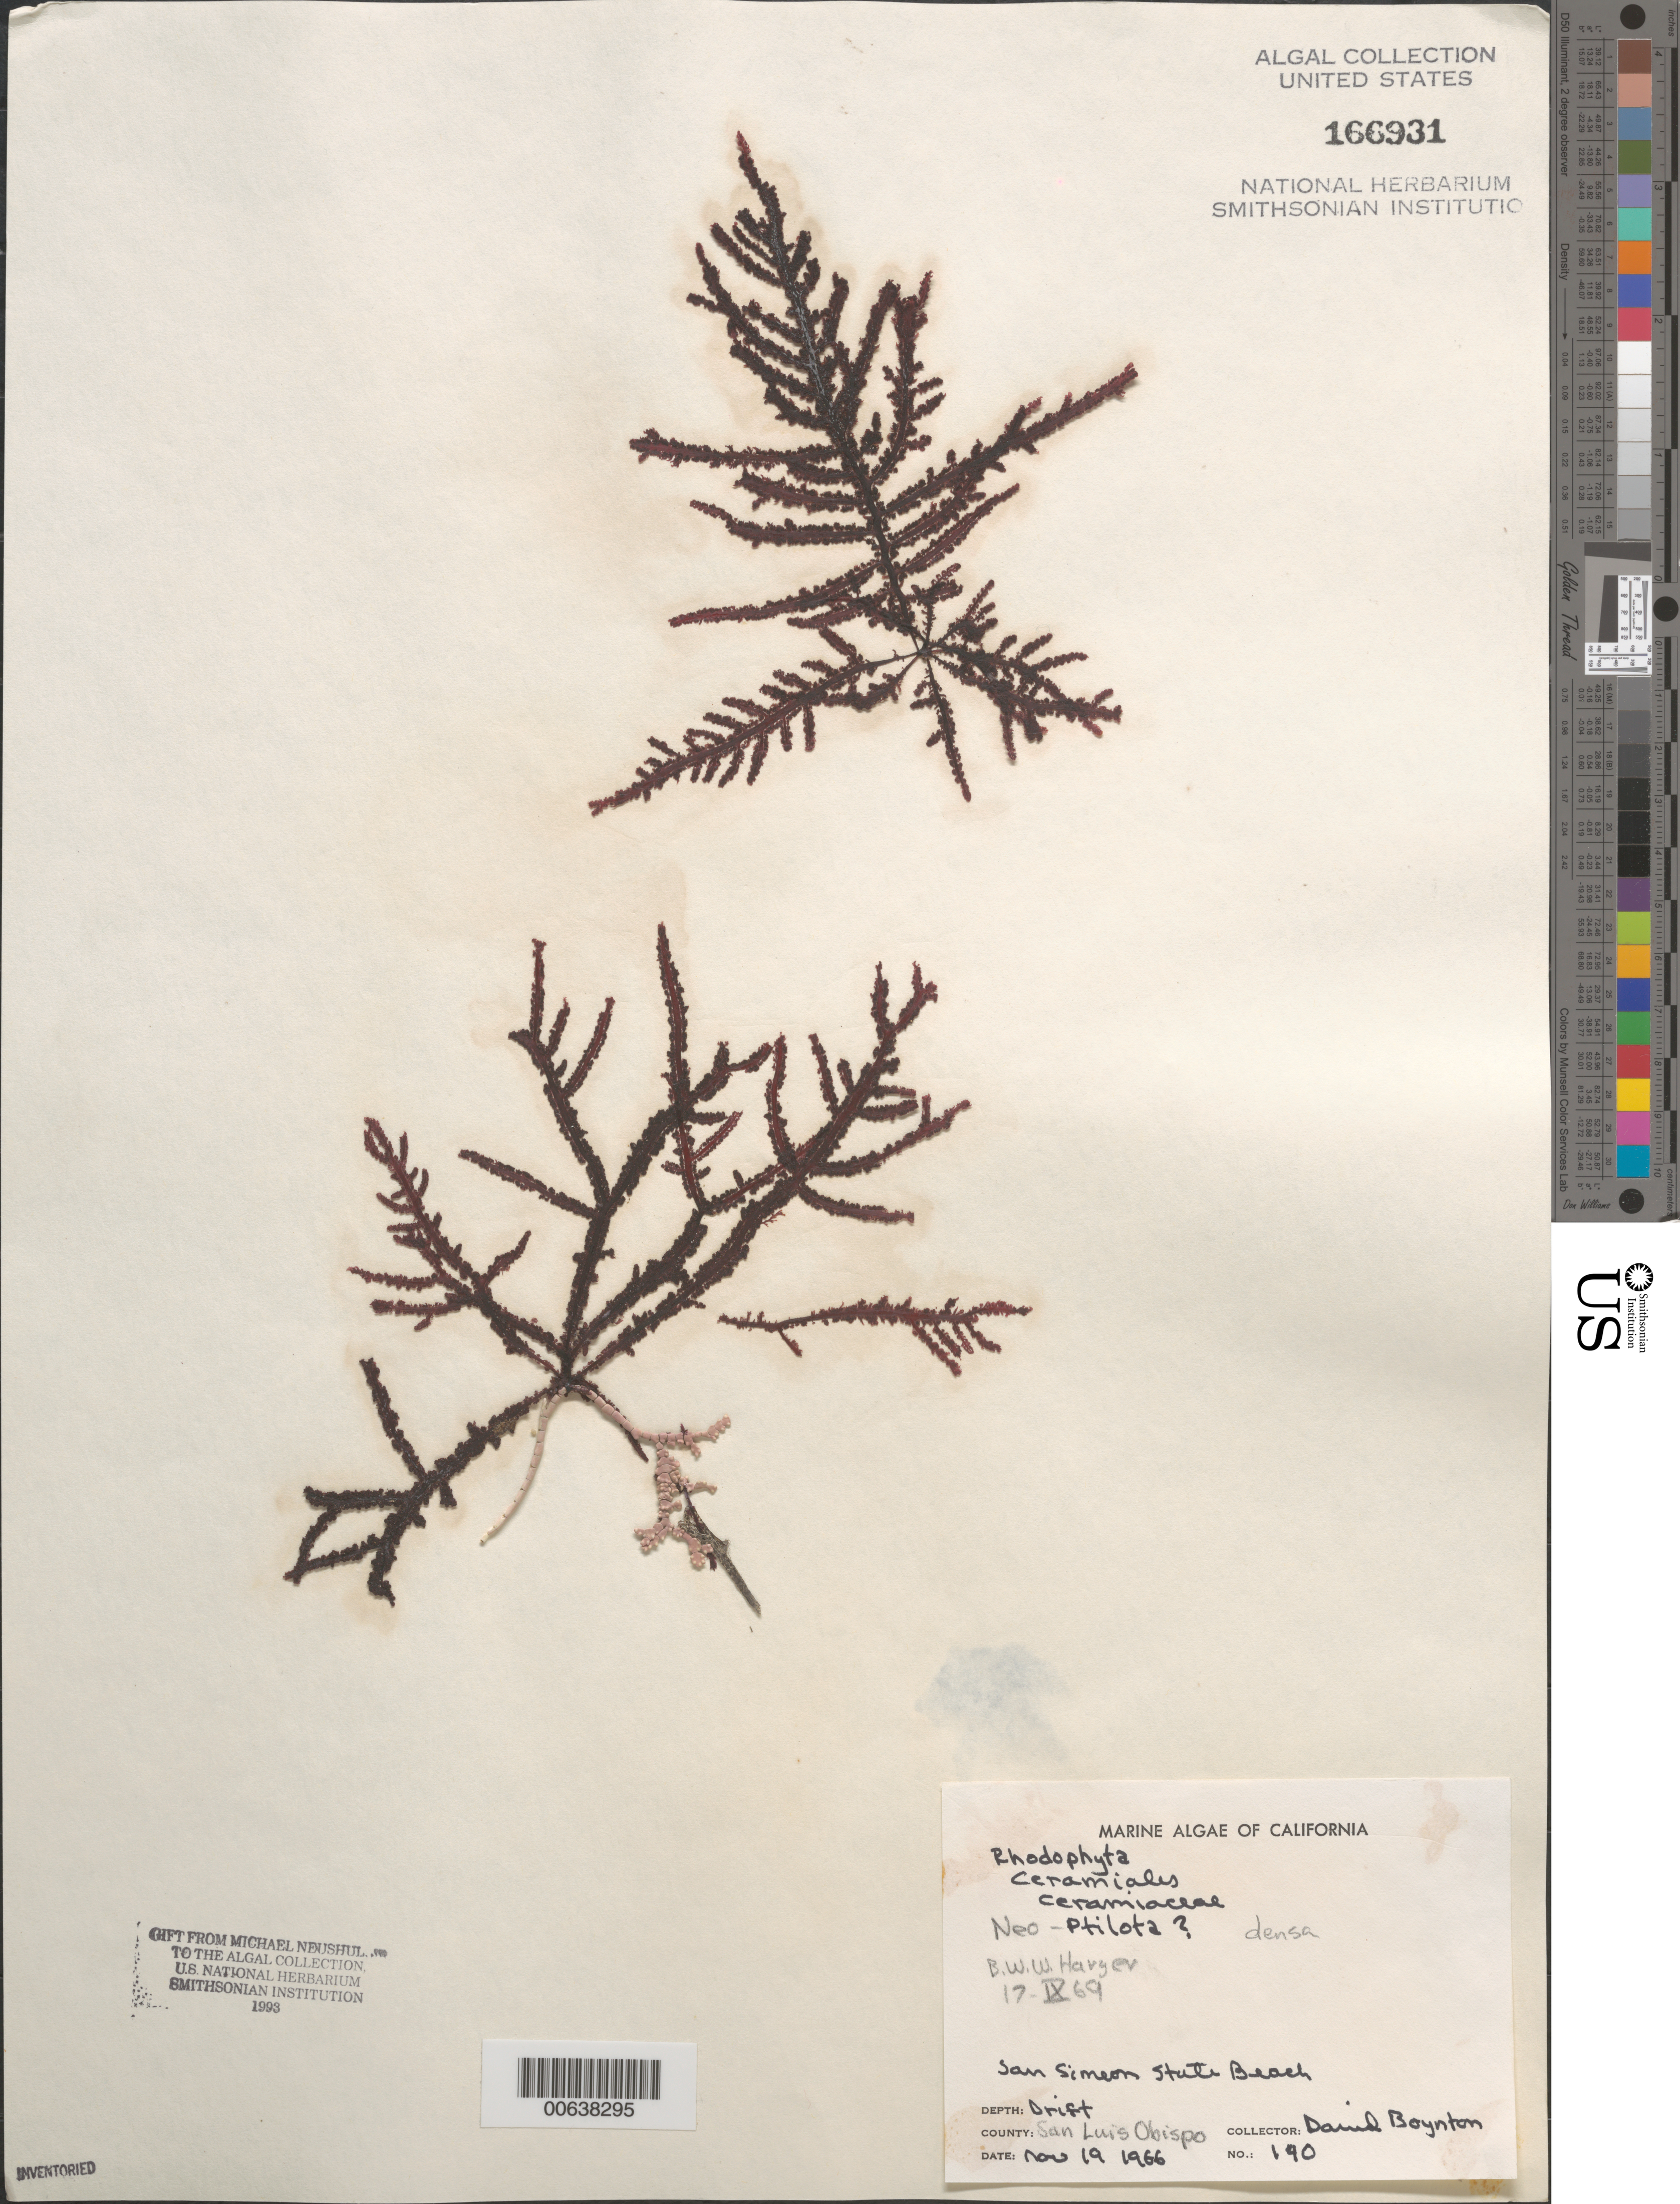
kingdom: Plantae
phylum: Rhodophyta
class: Florideophyceae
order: Ceramiales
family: Wrangeliaceae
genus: Ptilota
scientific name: Ptilota densa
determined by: Algae name updating Project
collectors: D. Boynton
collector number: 190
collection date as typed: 19 Nov 1966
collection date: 1966-11-19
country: United States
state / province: California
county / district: San Luis Obispo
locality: San Simeon State Beach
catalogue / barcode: US 166931